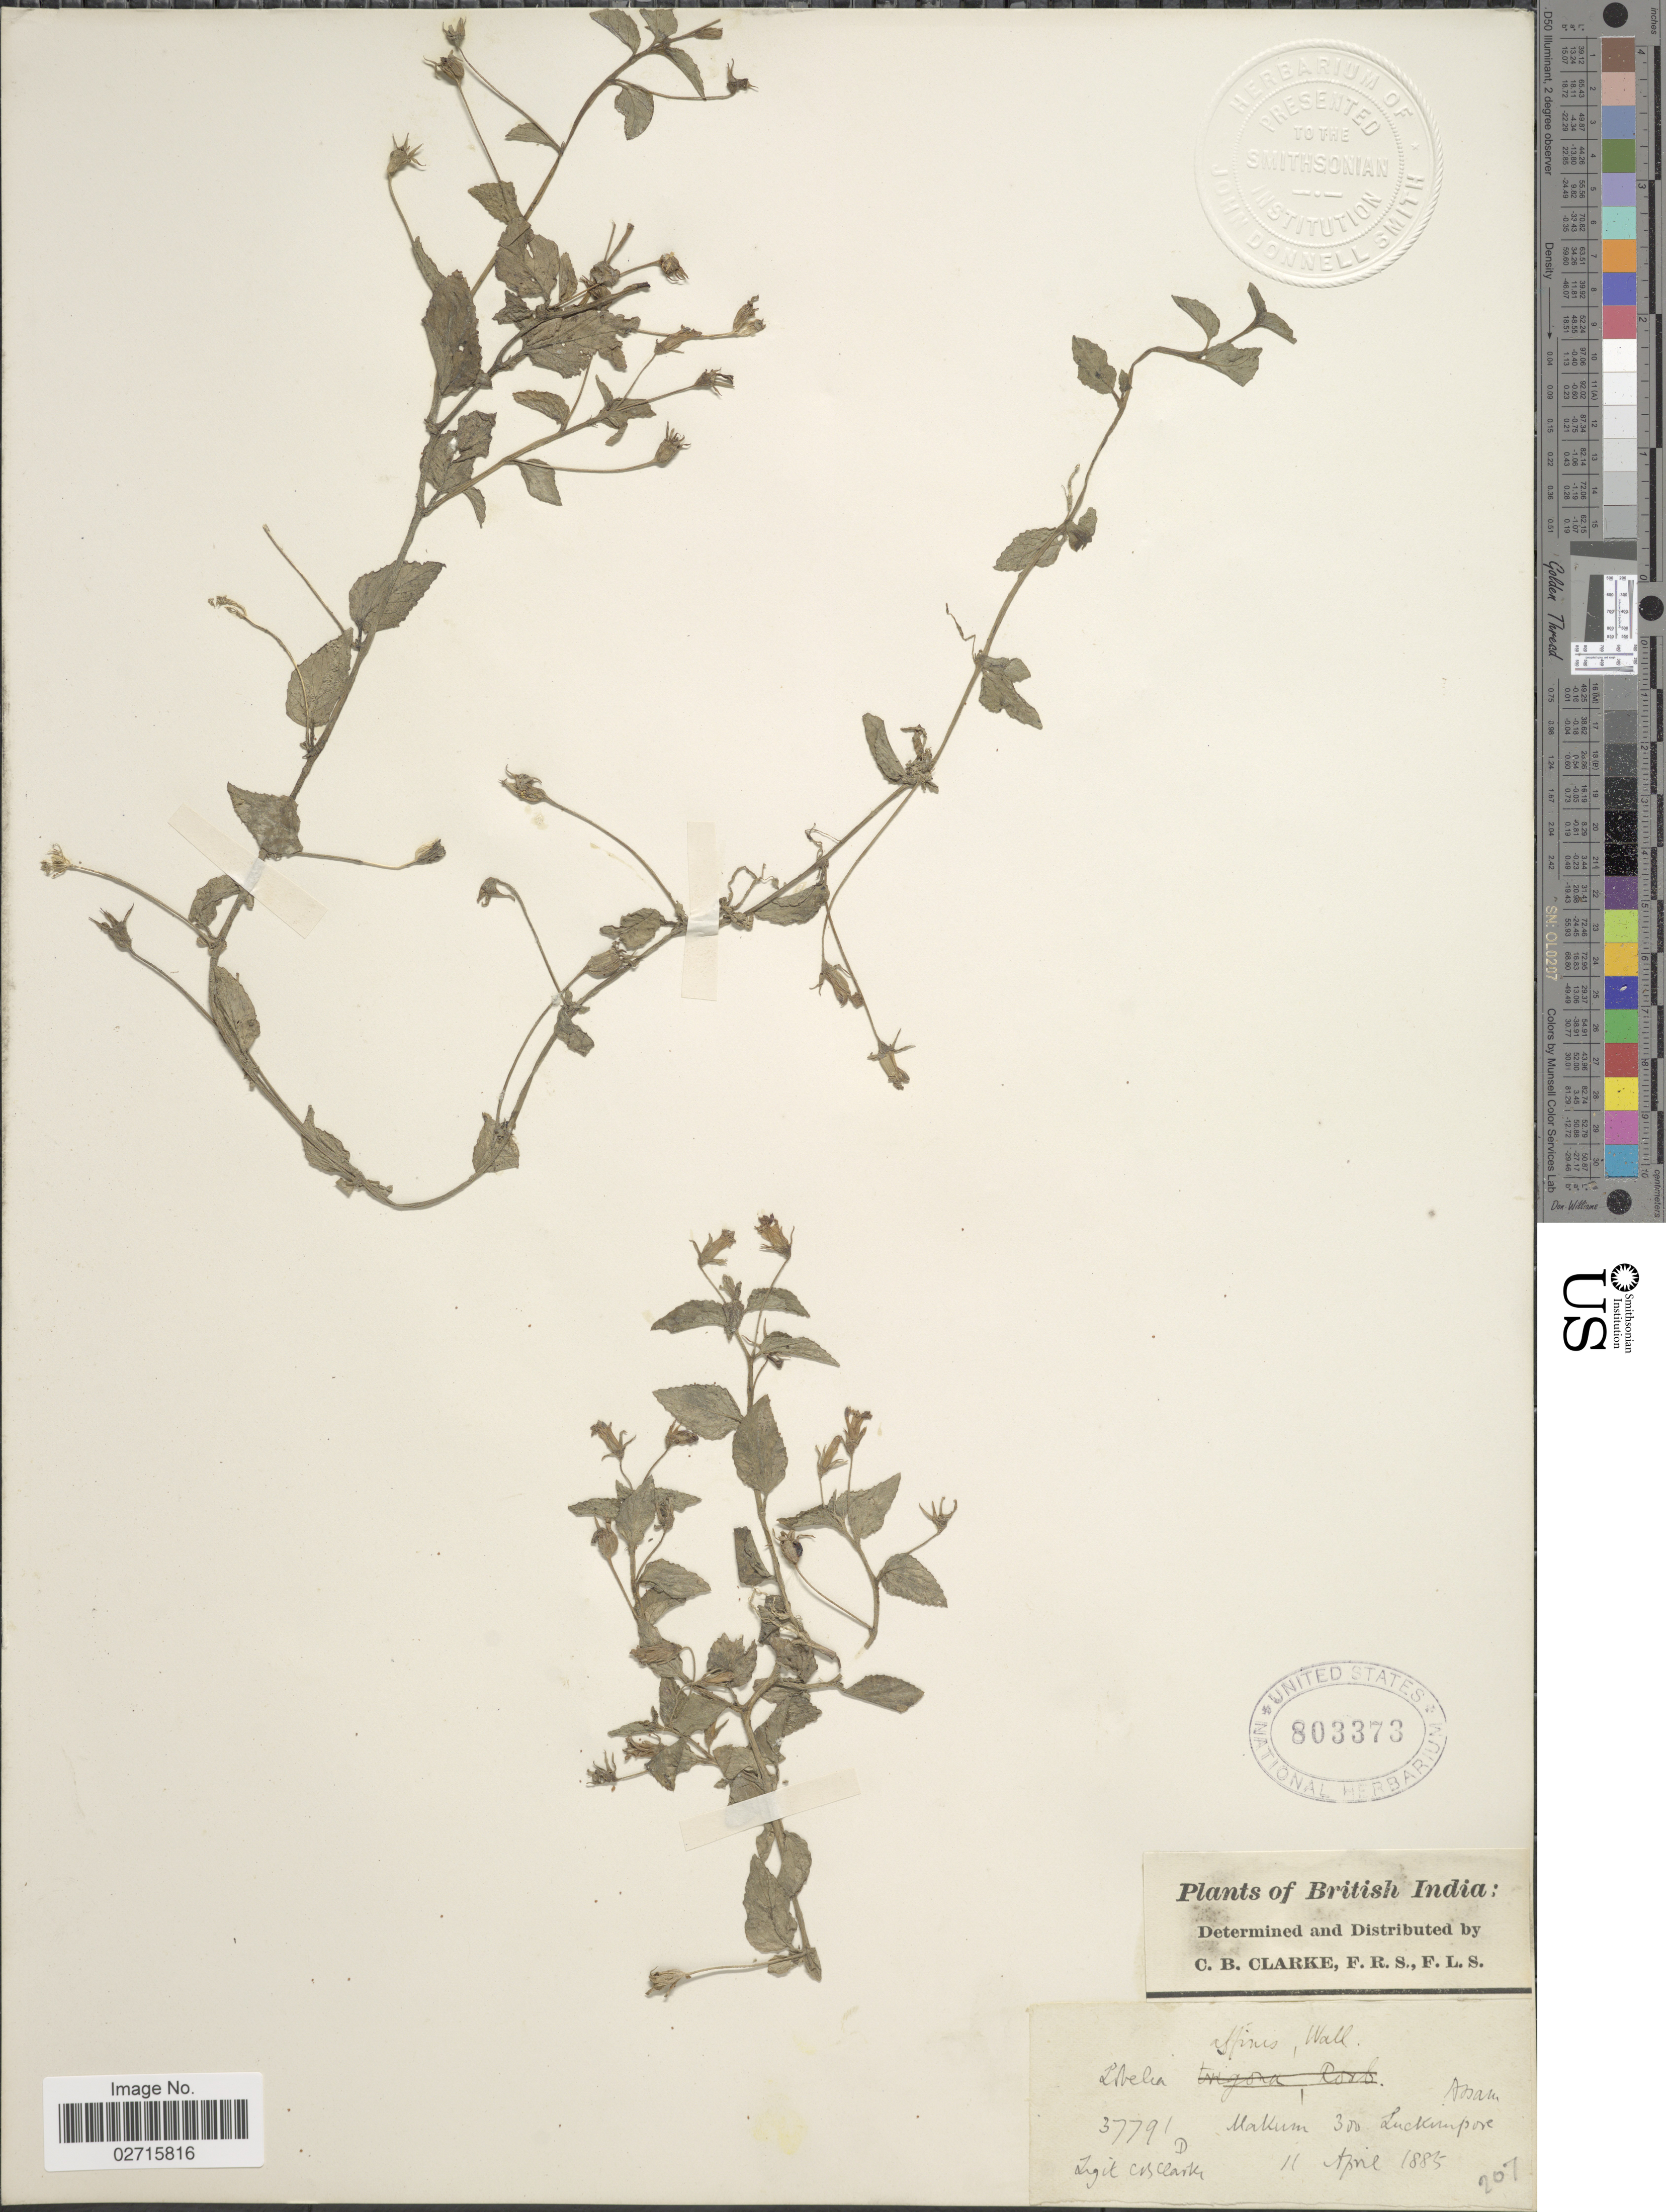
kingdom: Plantae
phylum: Tracheophyta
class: Magnoliopsida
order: Asterales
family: Campanulaceae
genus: Lobelia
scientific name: Lobelia succulenta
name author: Blume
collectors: C. B. Clarke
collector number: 37791D*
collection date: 1885-04-11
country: India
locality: British India. Makum, Luckimpore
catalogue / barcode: US 803373